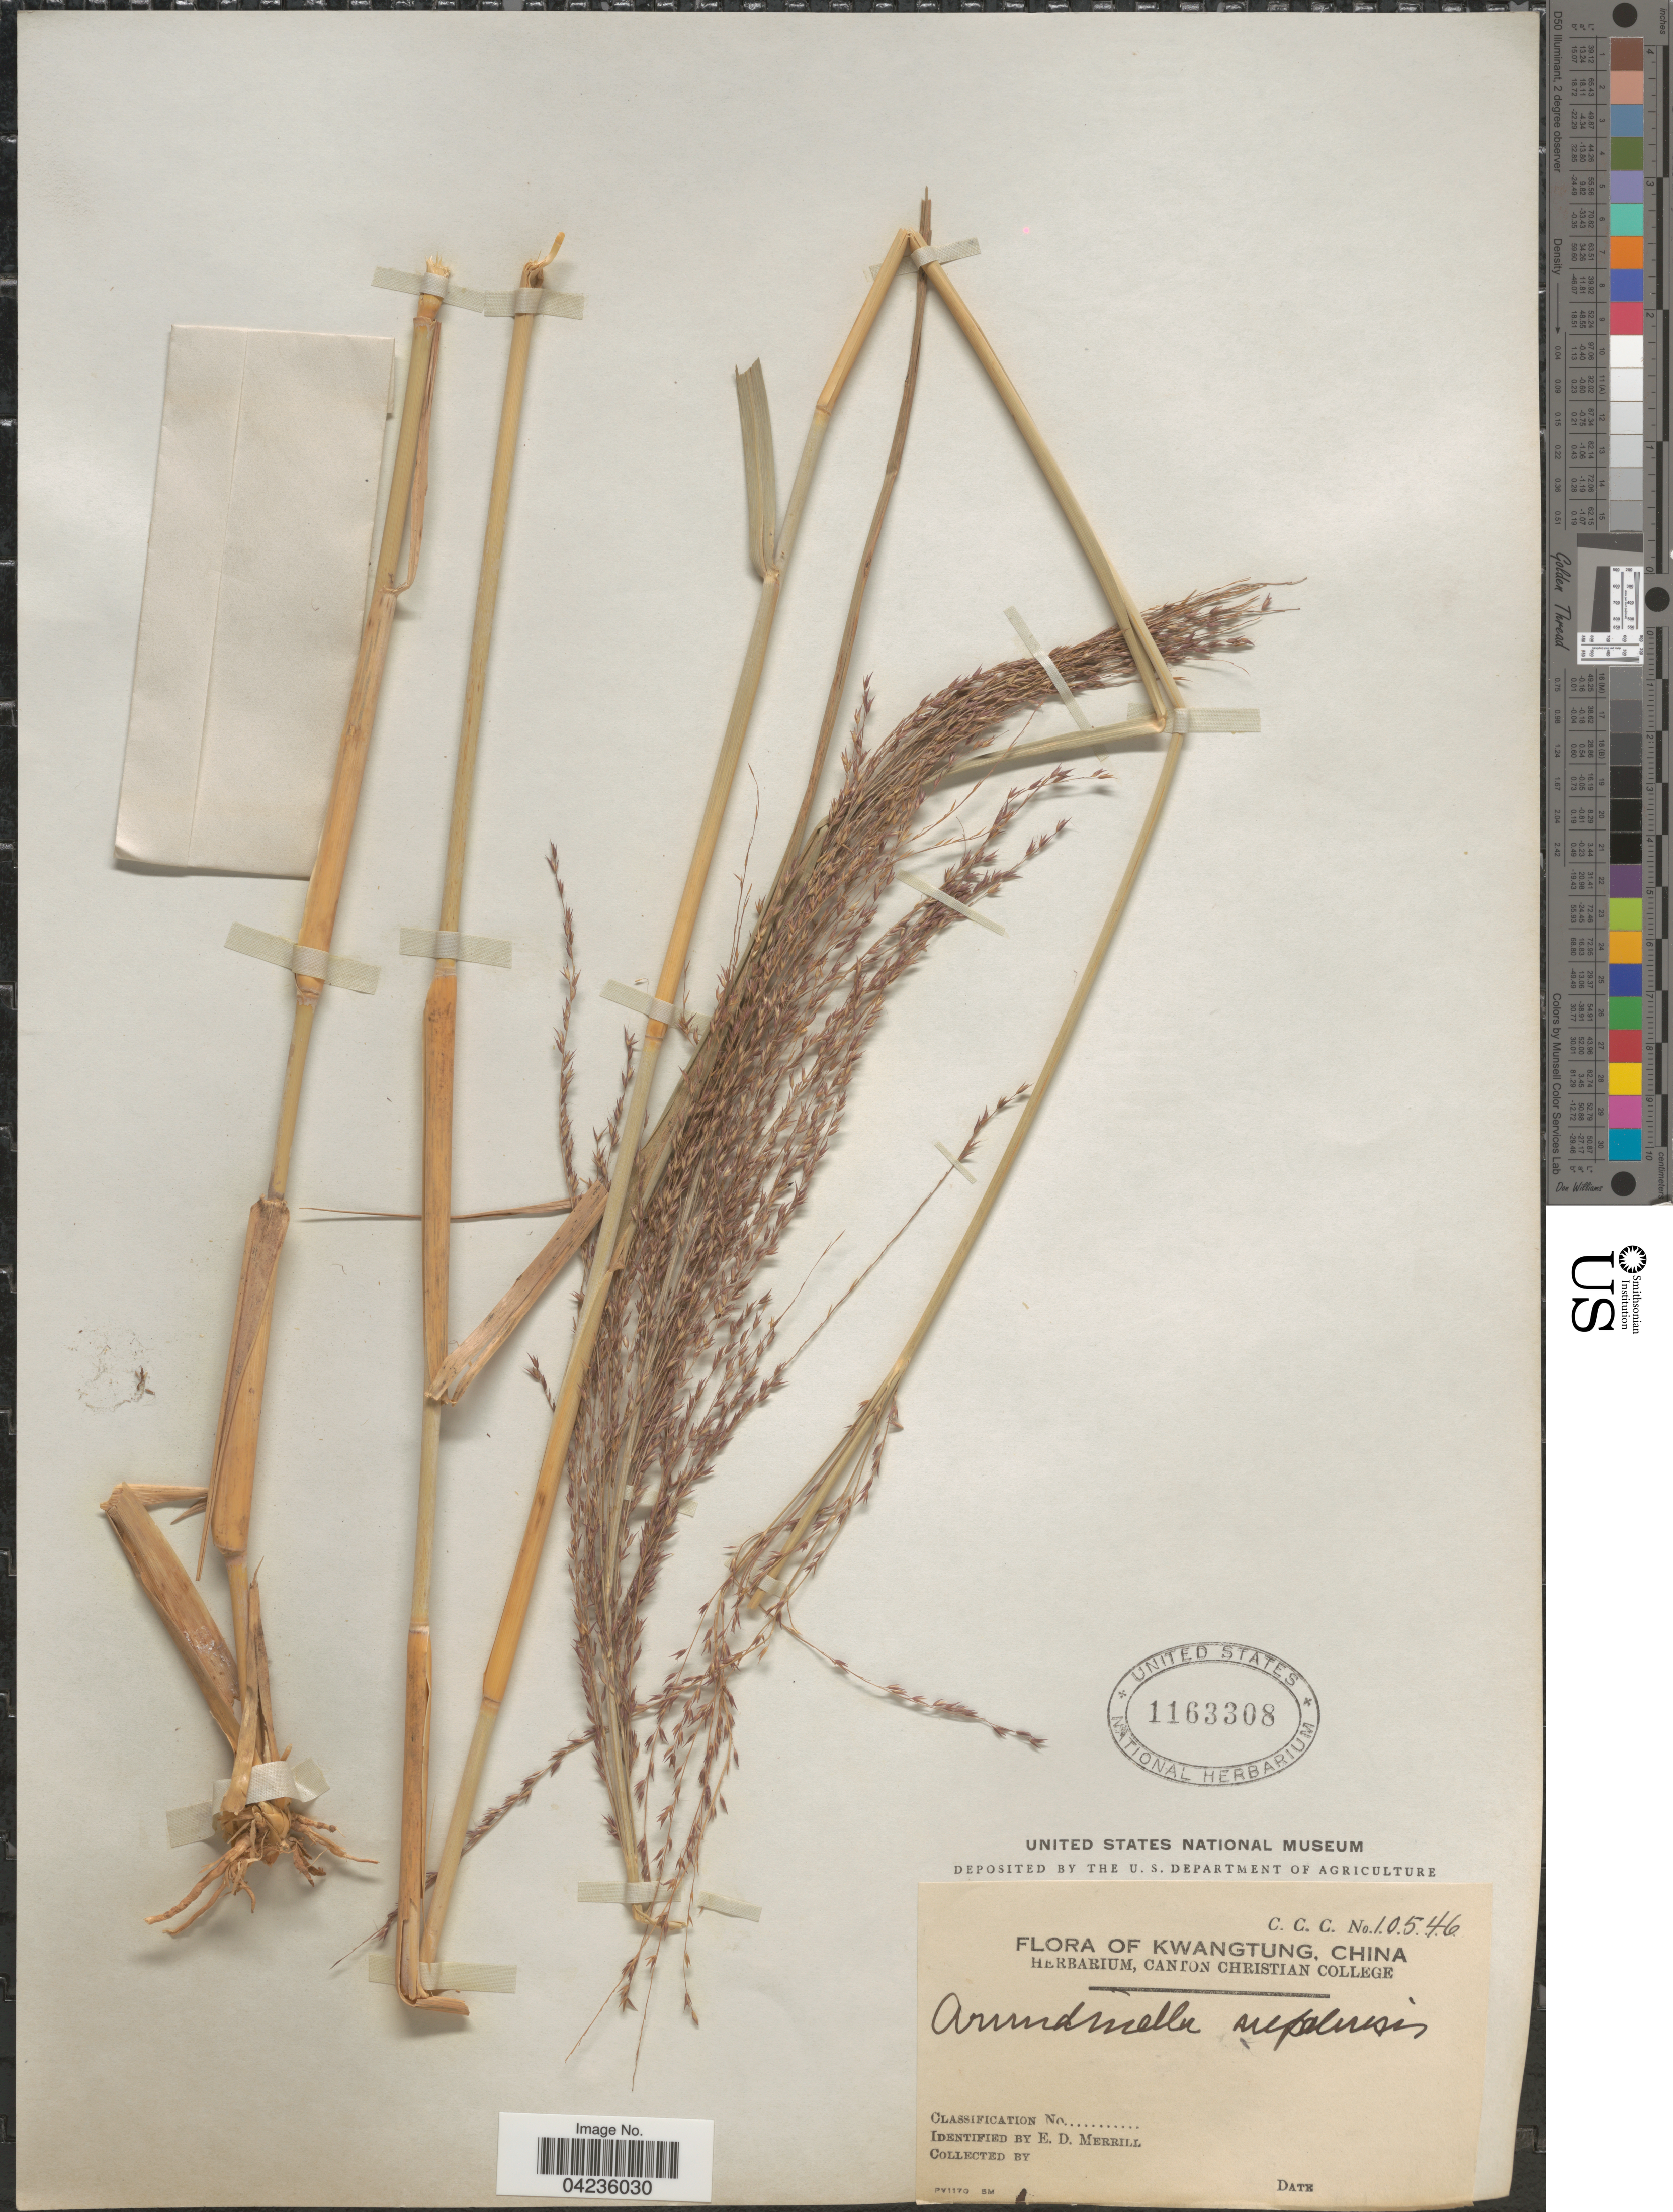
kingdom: Plantae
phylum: Tracheophyta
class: Liliopsida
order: Poales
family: Poaceae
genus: Arundinella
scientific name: Arundinella nepalensis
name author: Trin.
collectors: E. D. Merrill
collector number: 10546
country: China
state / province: Guangdong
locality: Kwangtung.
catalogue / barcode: US 1163308